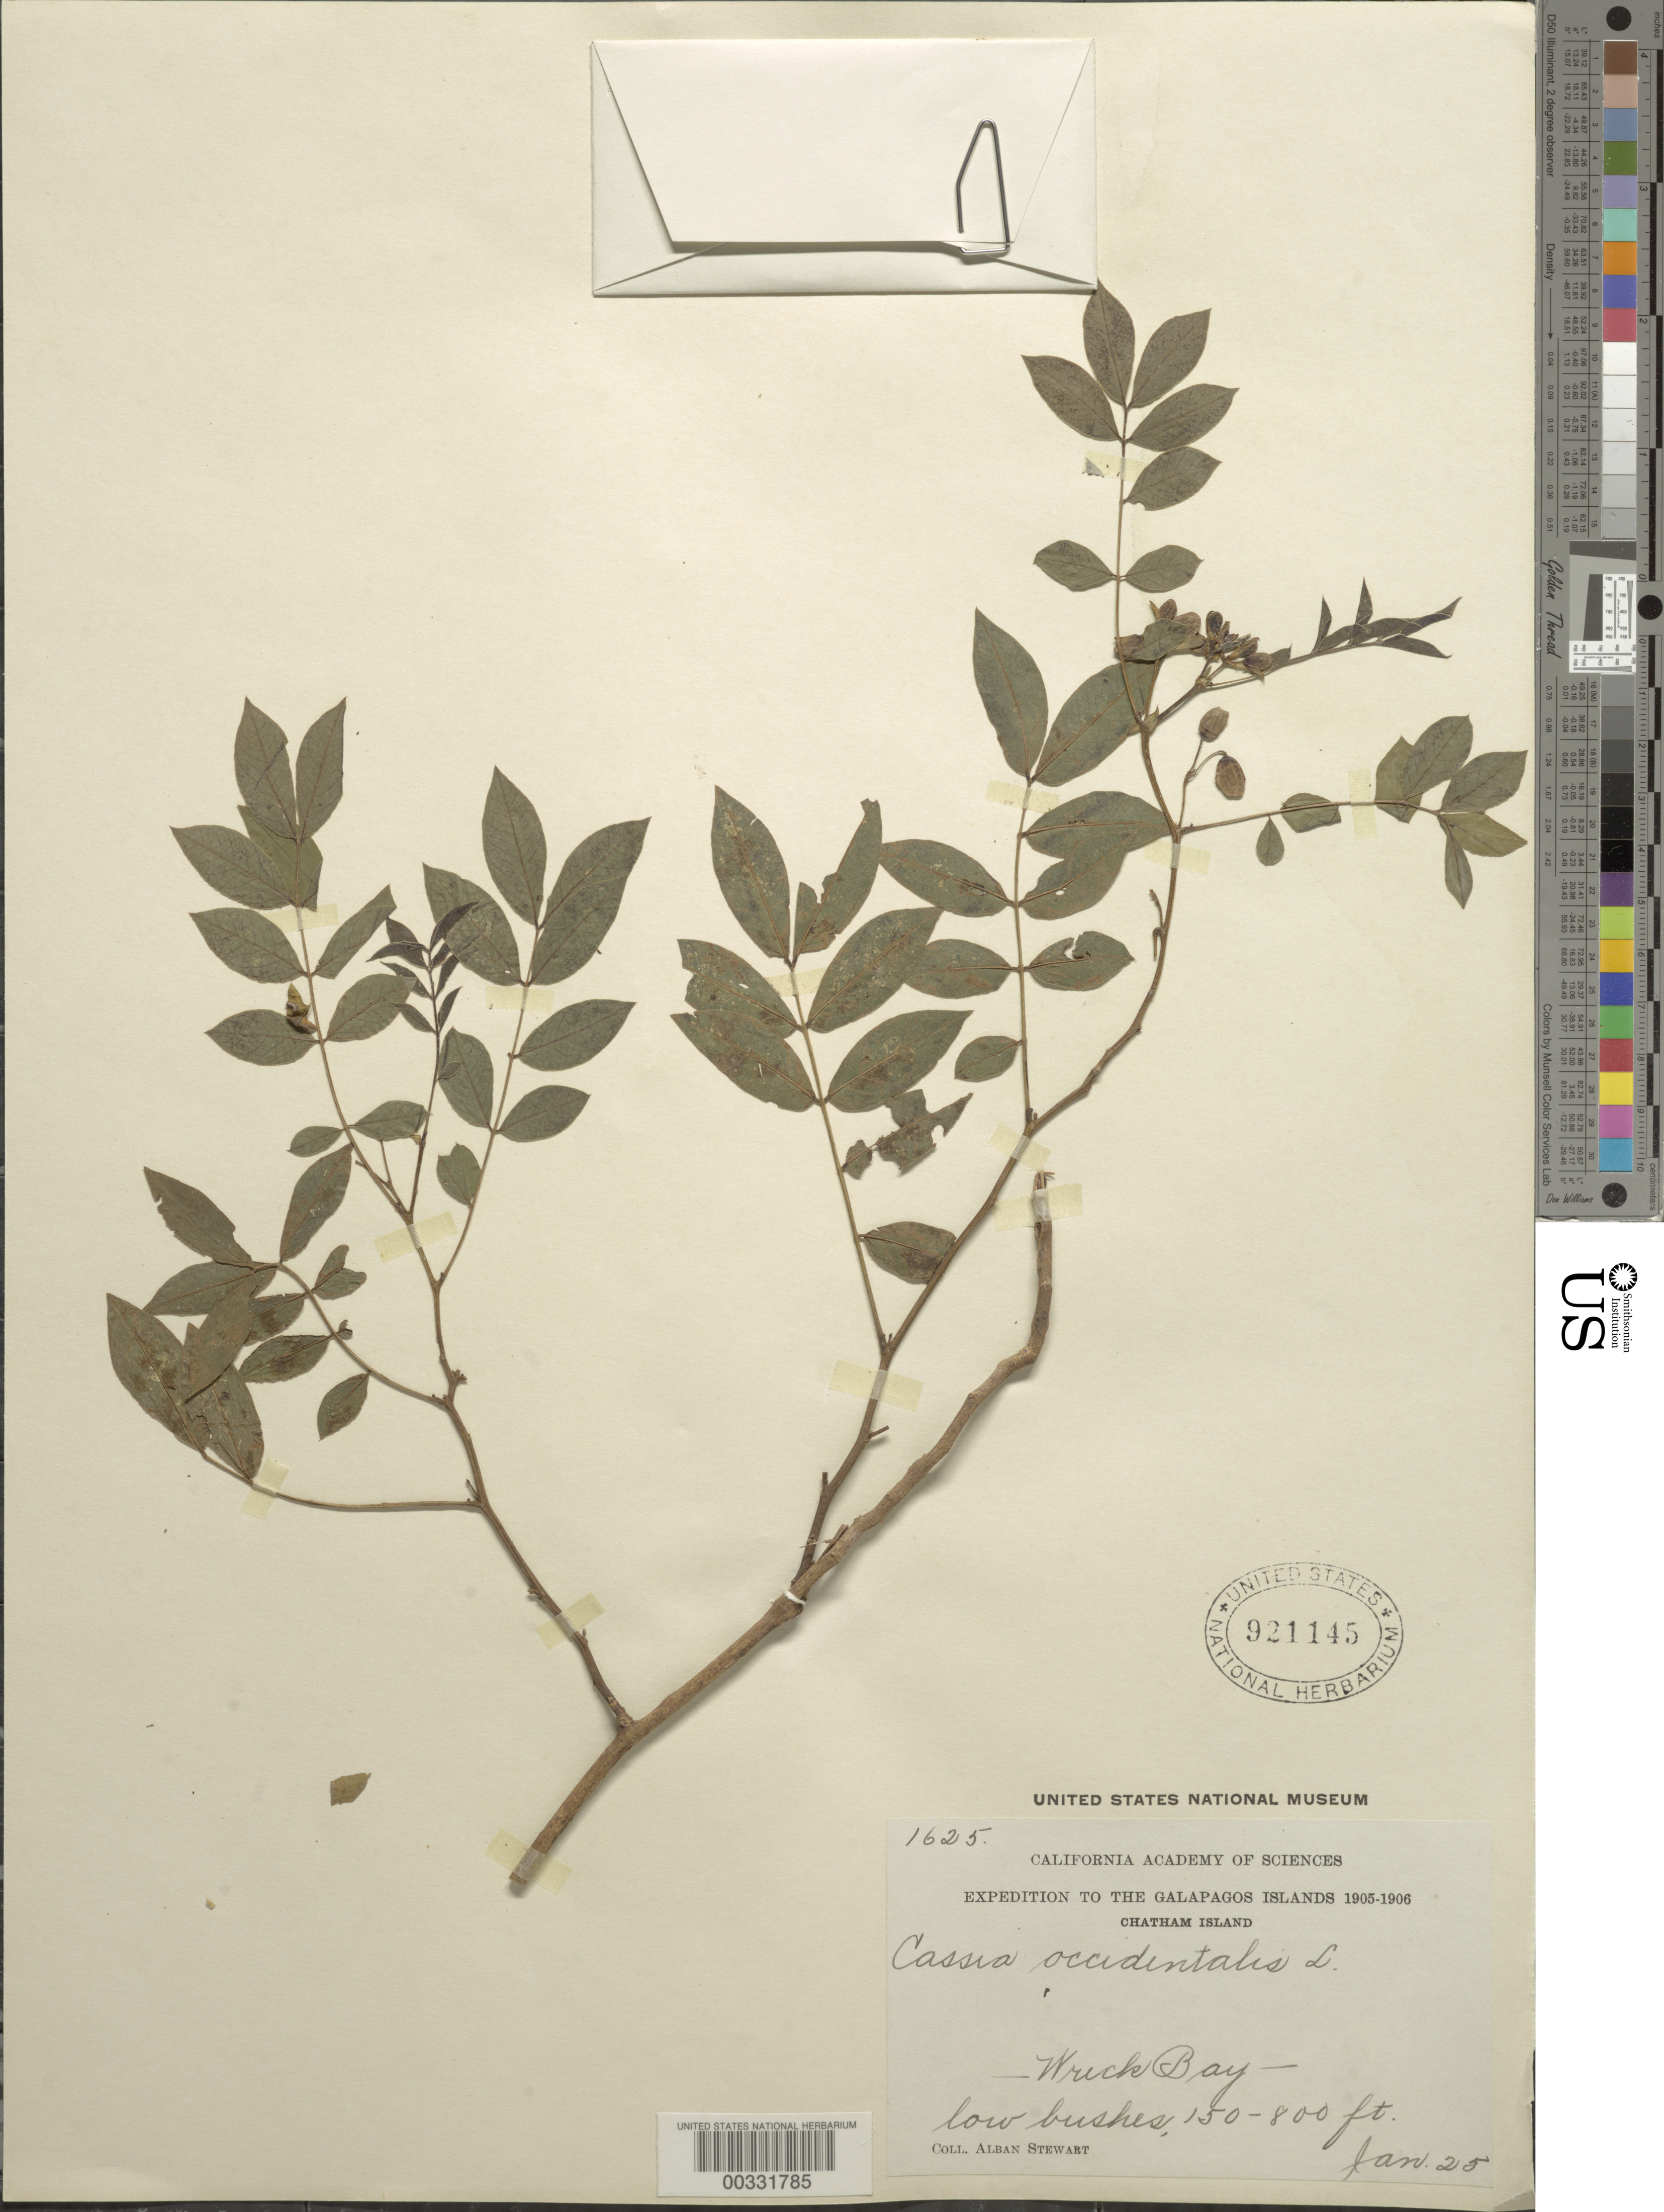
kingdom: Plantae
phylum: Tracheophyta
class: Magnoliopsida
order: Fabales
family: Fabaceae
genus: Senna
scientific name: Senna occidentalis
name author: (L.) Link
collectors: A. Stewart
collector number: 1625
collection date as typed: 25 Jan 1905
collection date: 1905-01-25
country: Ecuador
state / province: Colón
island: San Cristóbal [Chatham]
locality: Wreck Bay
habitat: Low bushes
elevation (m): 150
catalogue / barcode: US 921145